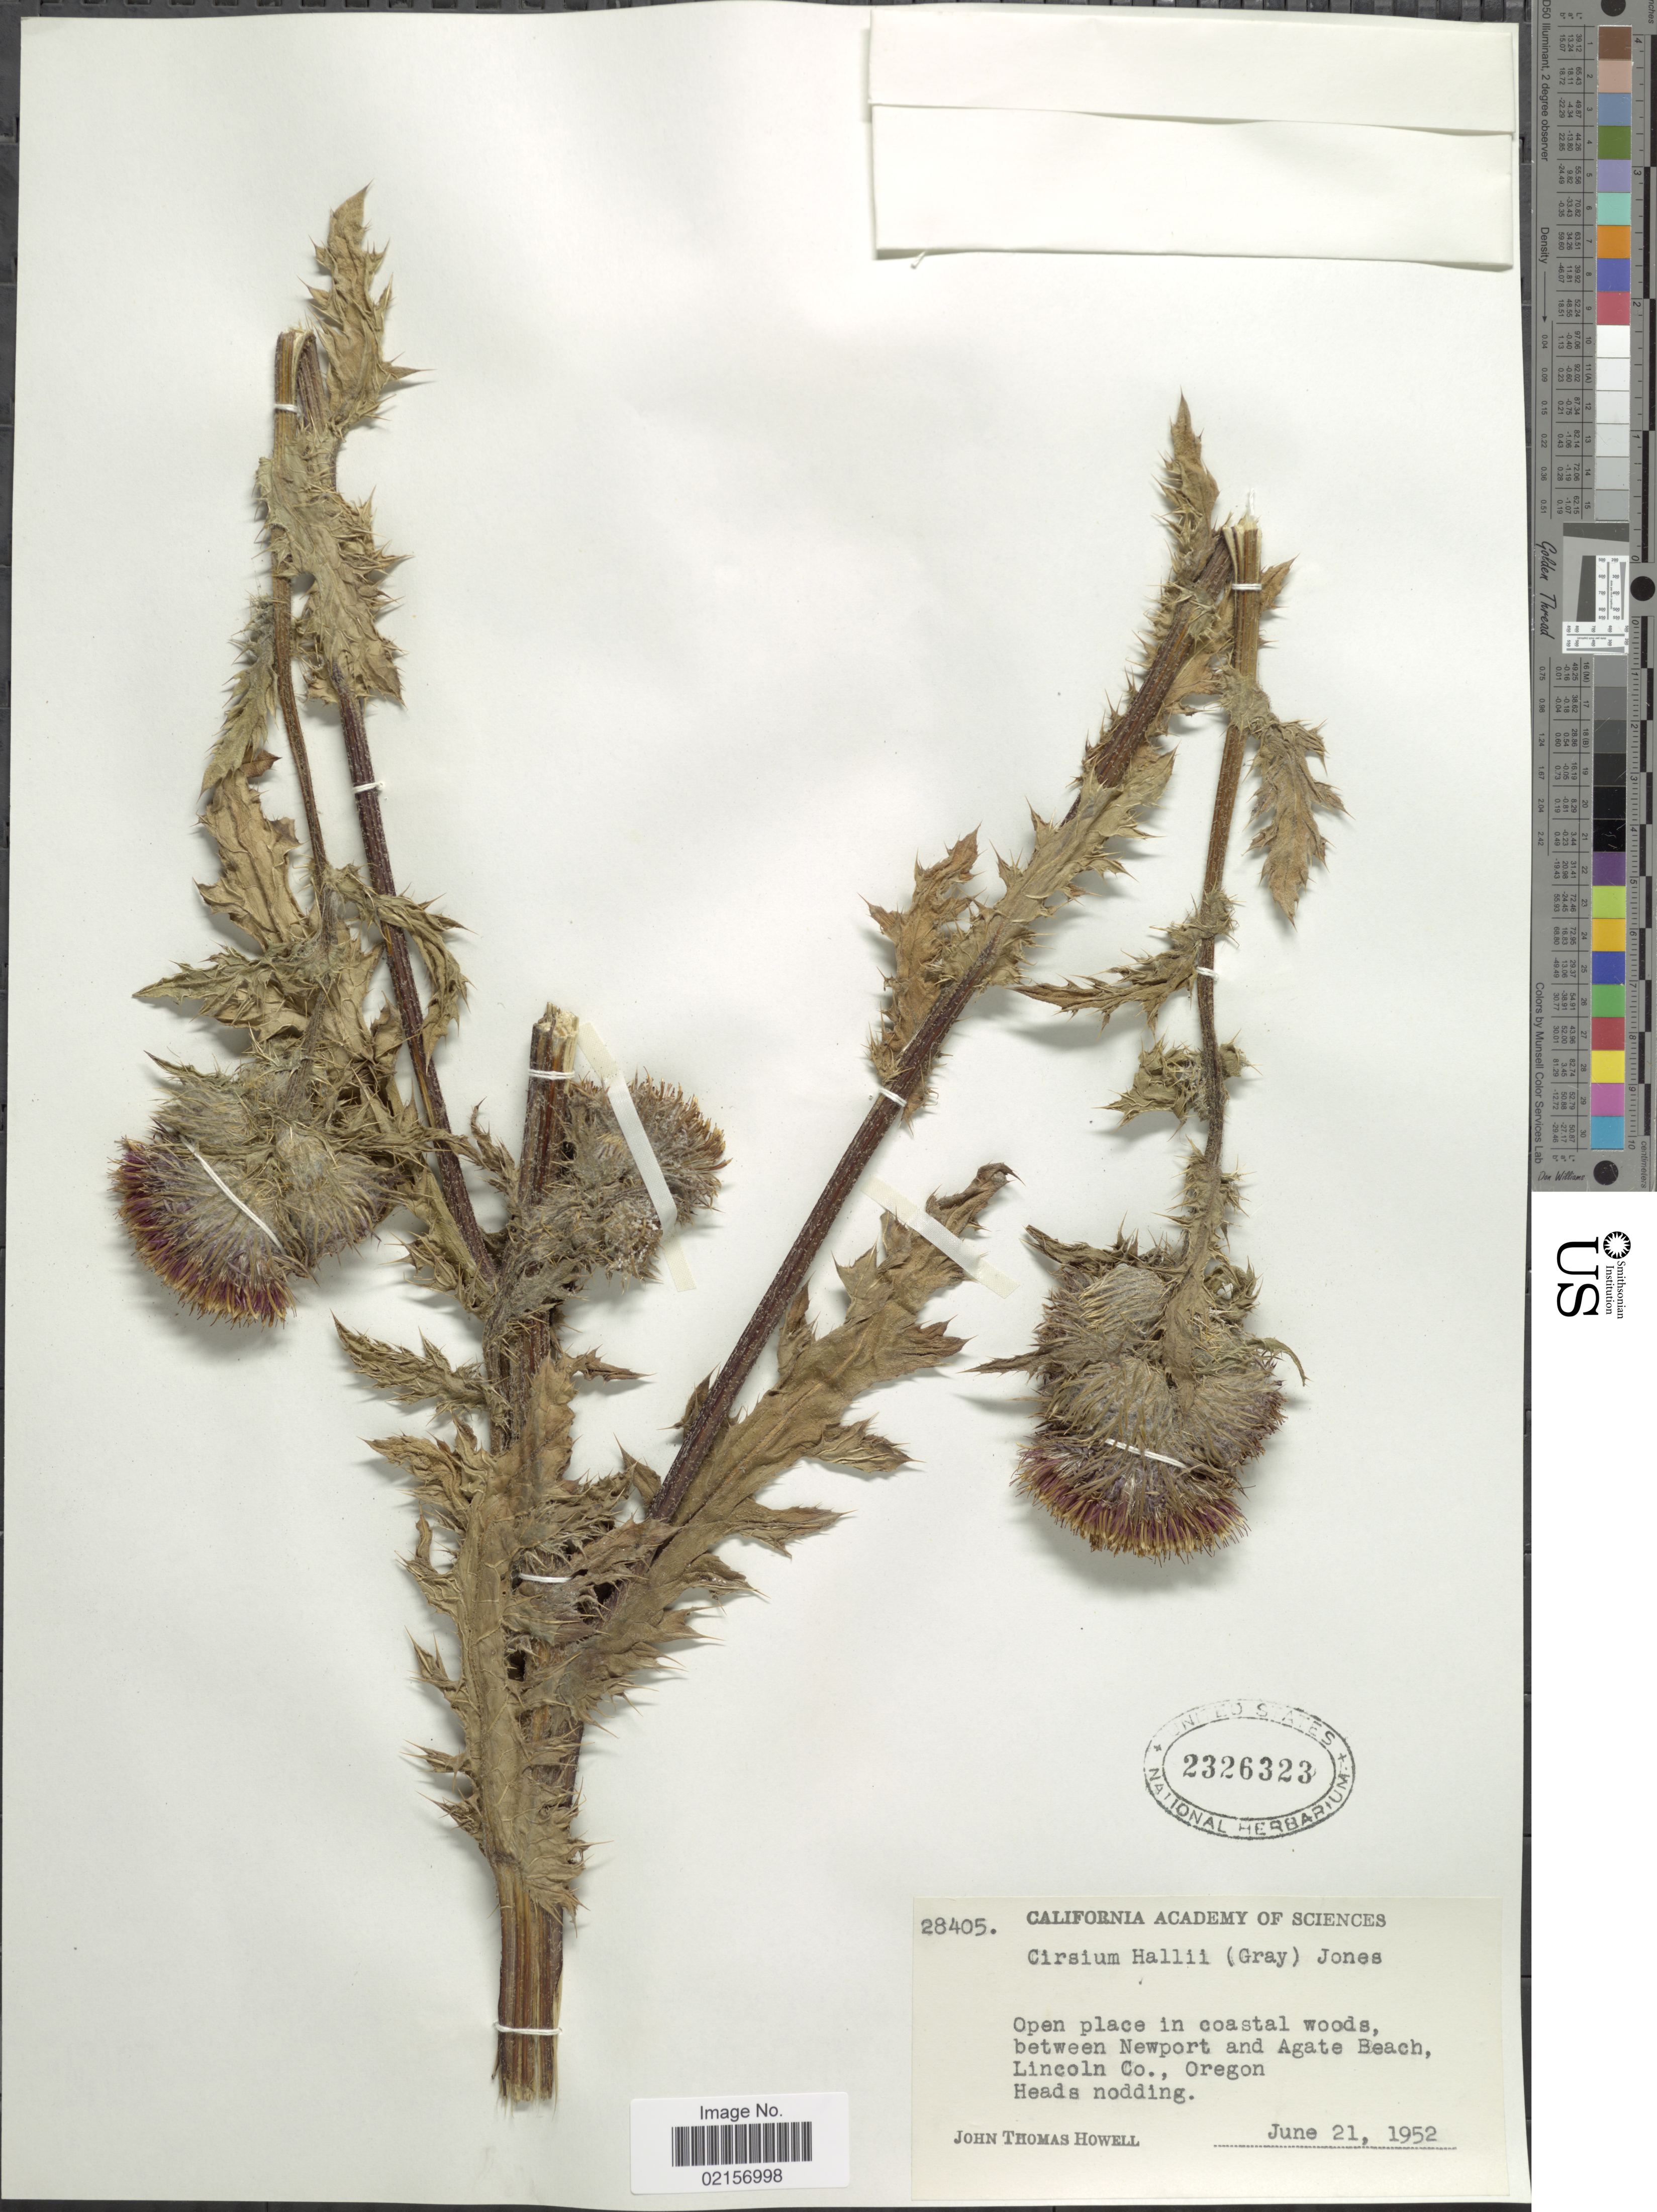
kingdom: Plantae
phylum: Tracheophyta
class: Magnoliopsida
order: Asterales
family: Asteraceae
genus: Cirsium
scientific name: Cirsium edule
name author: Nutt.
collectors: J. T. Howell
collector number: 28405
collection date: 1952-06-21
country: United States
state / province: Oregon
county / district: Lincoln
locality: Open place in coastal woods, between Newport and Agate Beach, Lincoln Co., heads nodding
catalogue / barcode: US 2326323